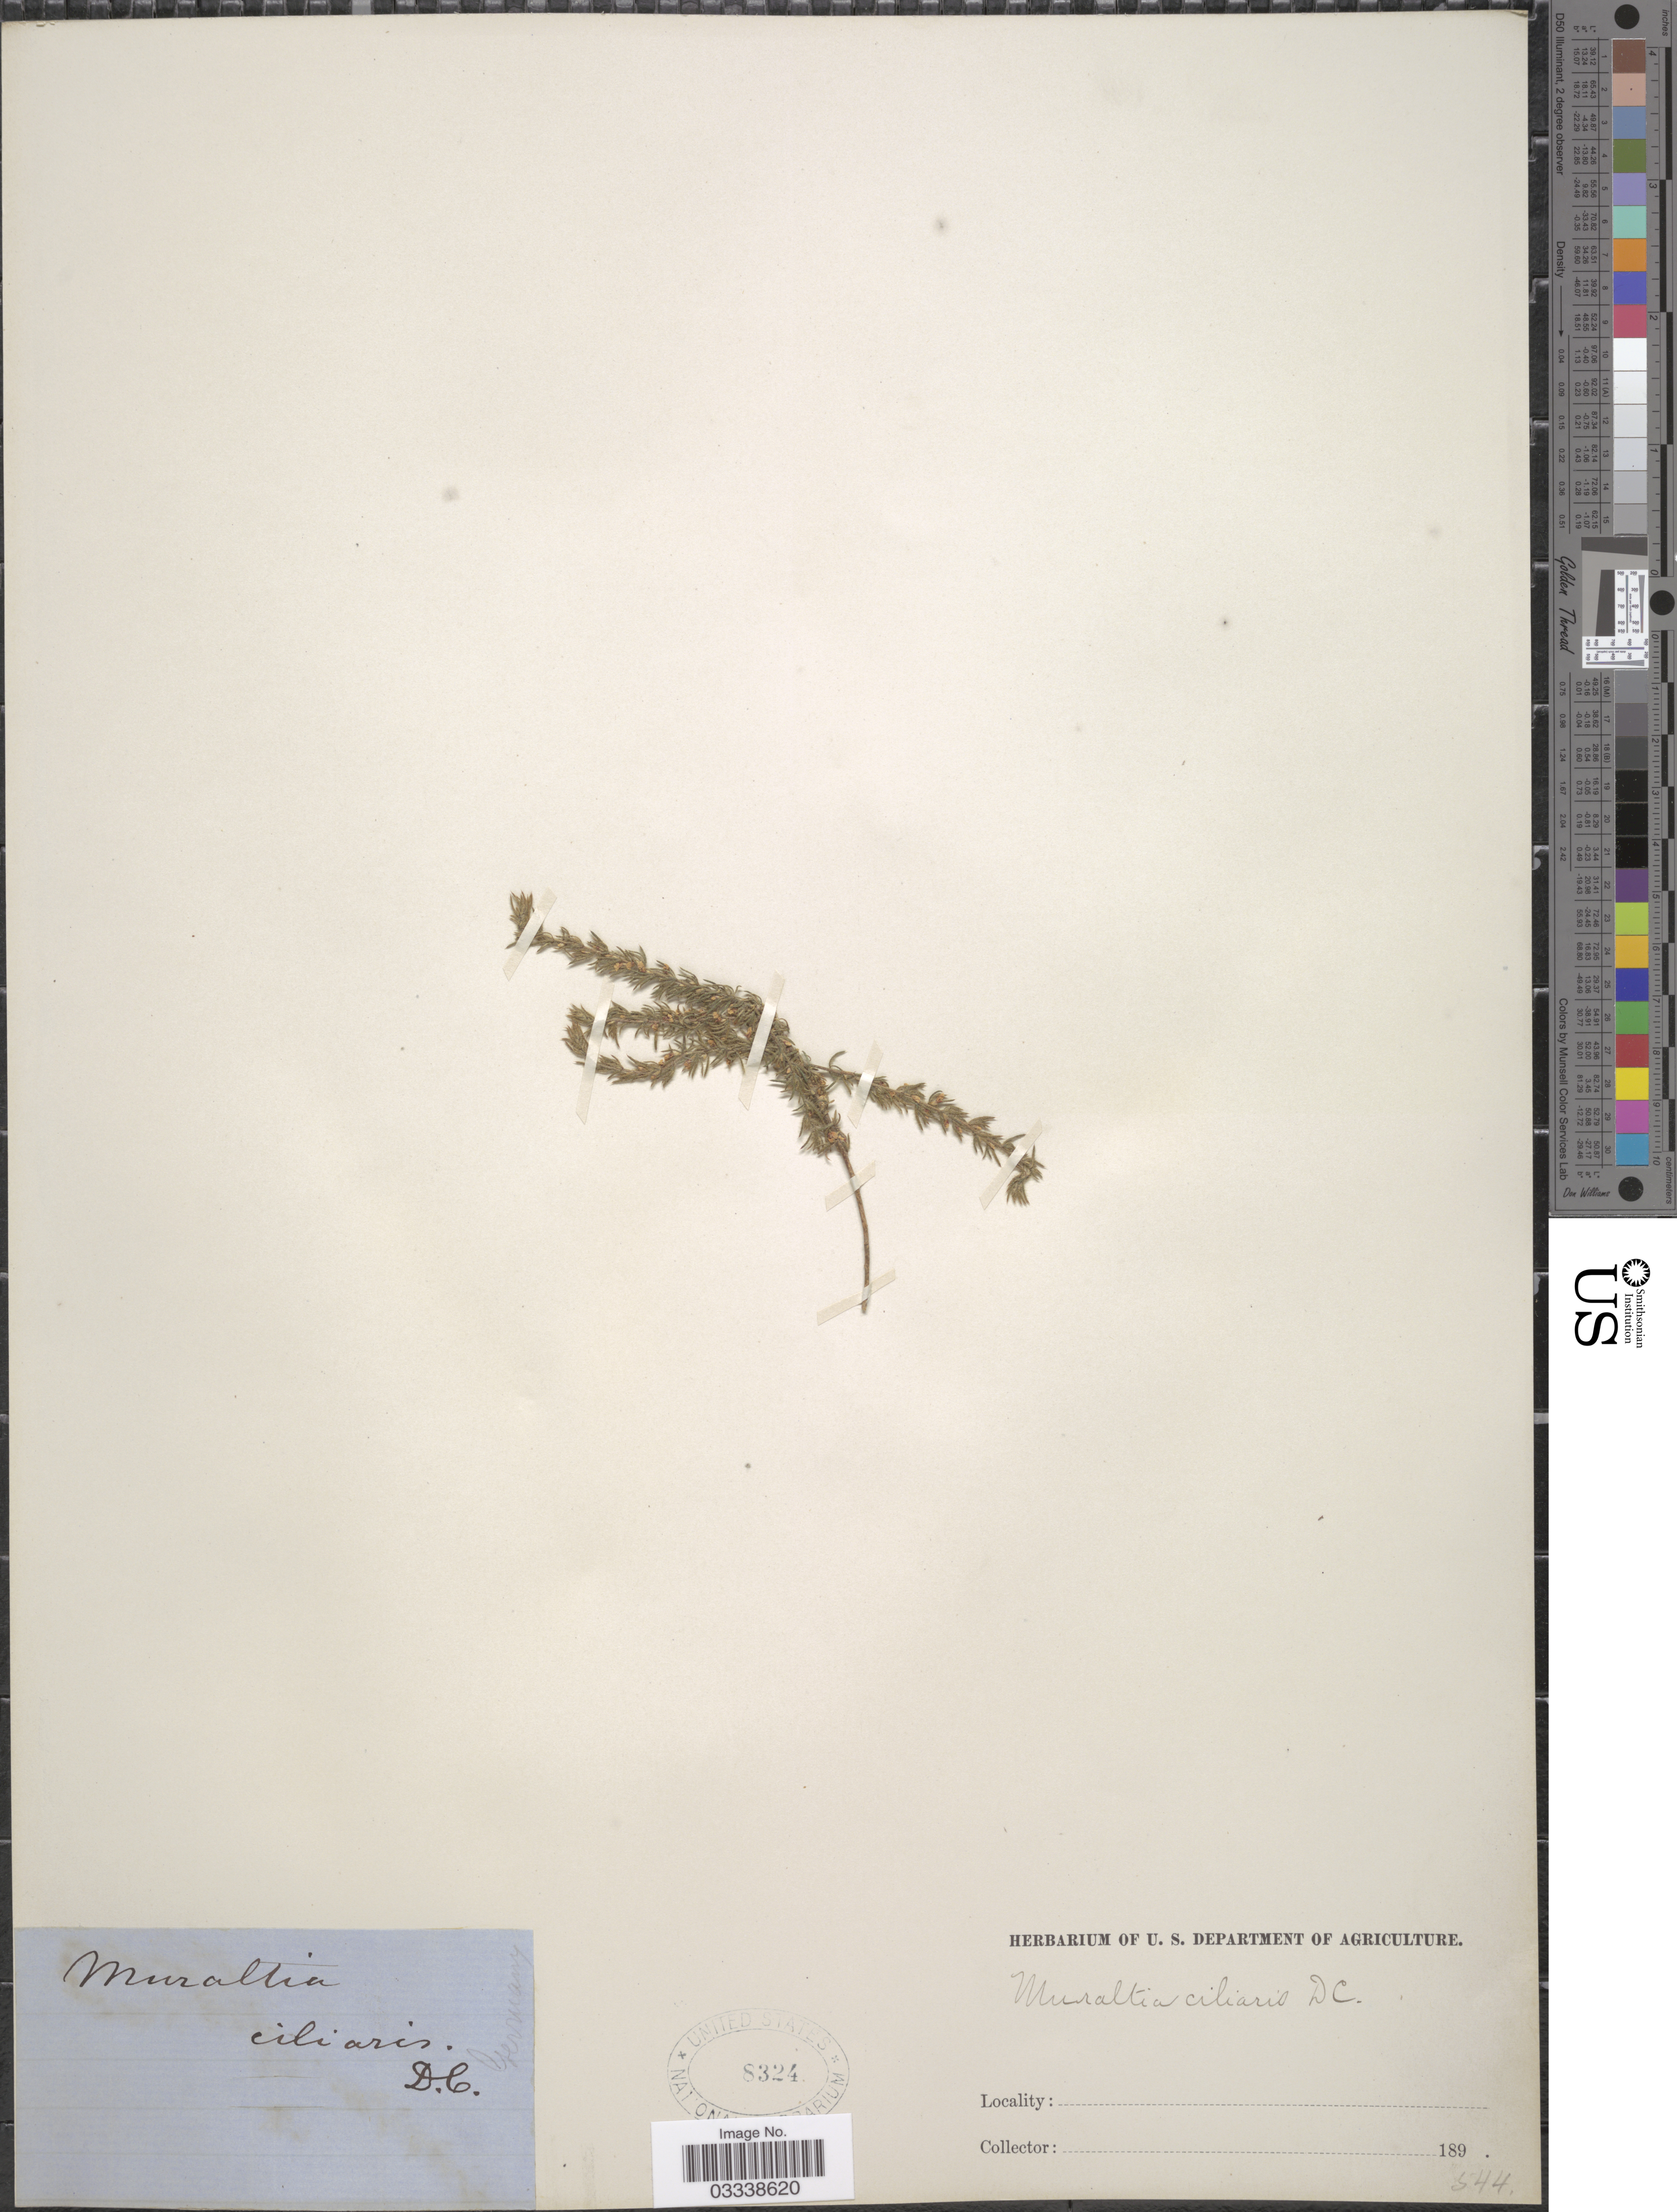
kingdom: Plantae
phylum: Tracheophyta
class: Magnoliopsida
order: Fabales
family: Polygalaceae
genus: Muraltia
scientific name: Muraltia ciliaris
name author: DC.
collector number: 544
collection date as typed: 189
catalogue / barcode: US 8324